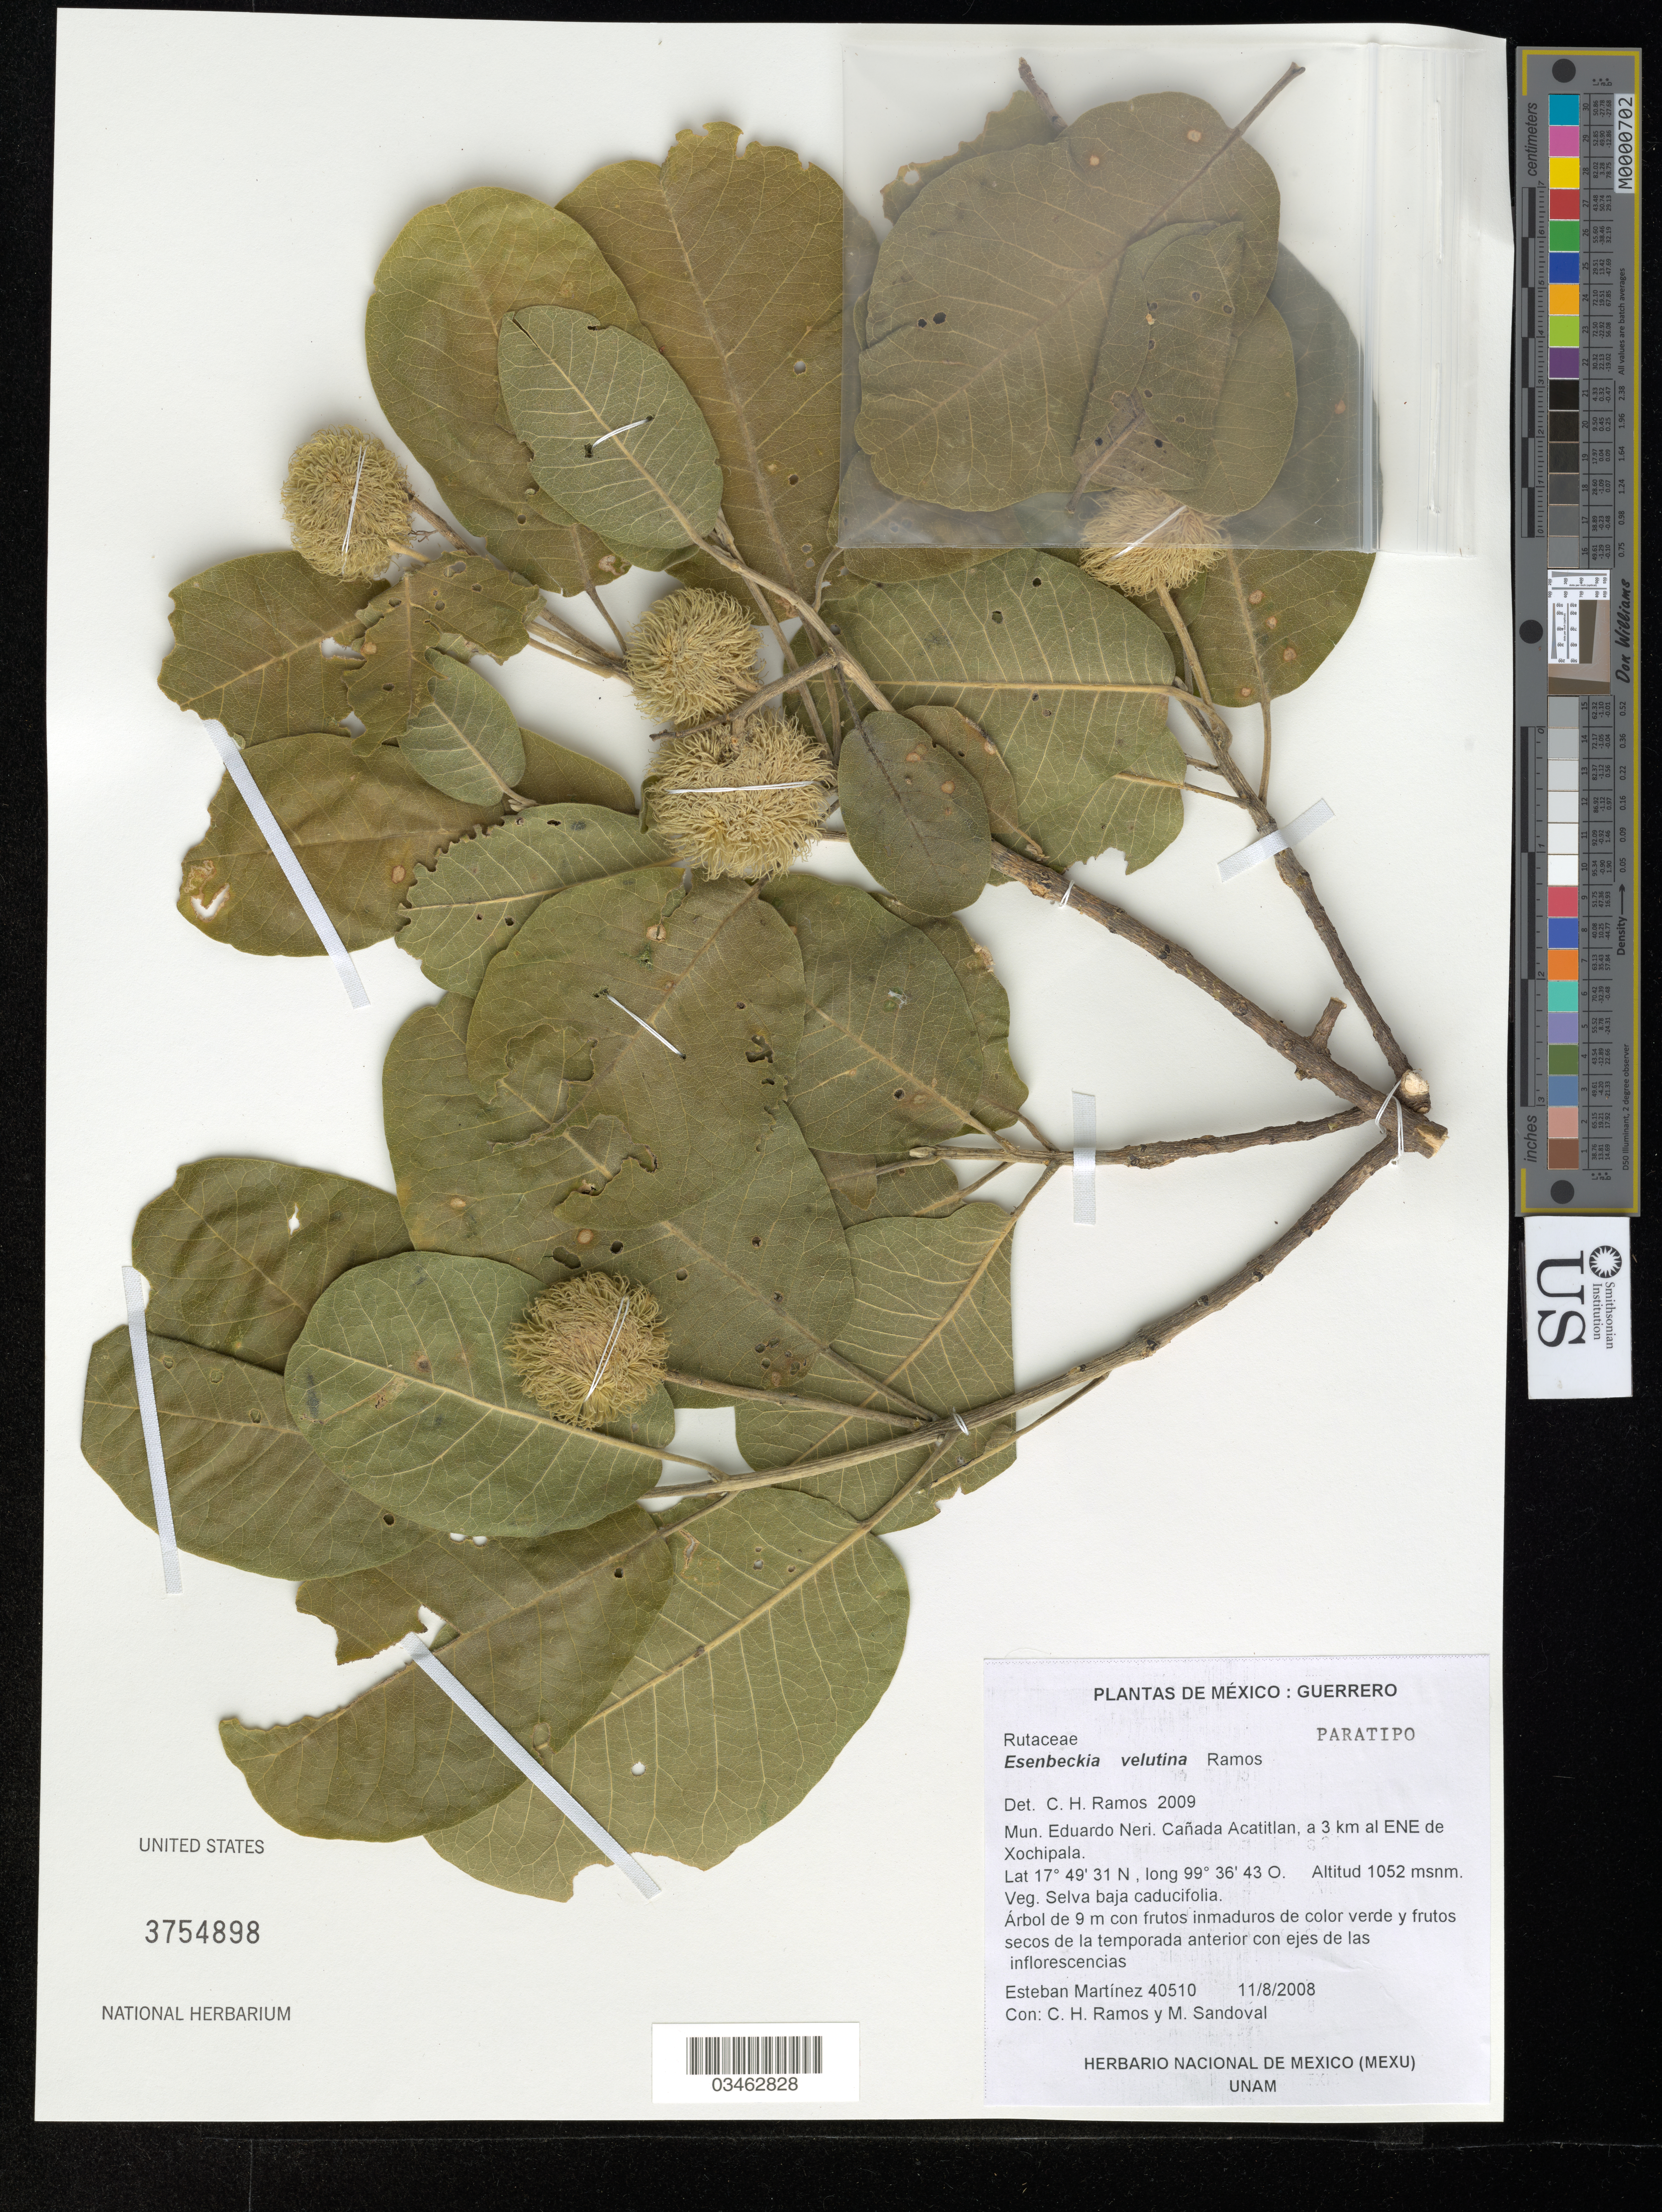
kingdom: Plantae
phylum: Tracheophyta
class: Magnoliopsida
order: Sapindales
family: Rutaceae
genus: Esenbeckia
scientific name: Esenbeckia velutina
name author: Ramos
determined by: Ramos, C. H.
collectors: E. M. Martínez S., C. H. Ramos & M. Sandoval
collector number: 40510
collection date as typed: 11/8/2008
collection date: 2008-08-11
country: Mexico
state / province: Guerrero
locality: Mun. Eduardo Neri. Cañada Acatitlán, a 3 km al ENE de Xochipala.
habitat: Veg. Selva baja caducifolia.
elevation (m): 1052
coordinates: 17 49 31 N, 99 36 43 O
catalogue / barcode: US 3754898